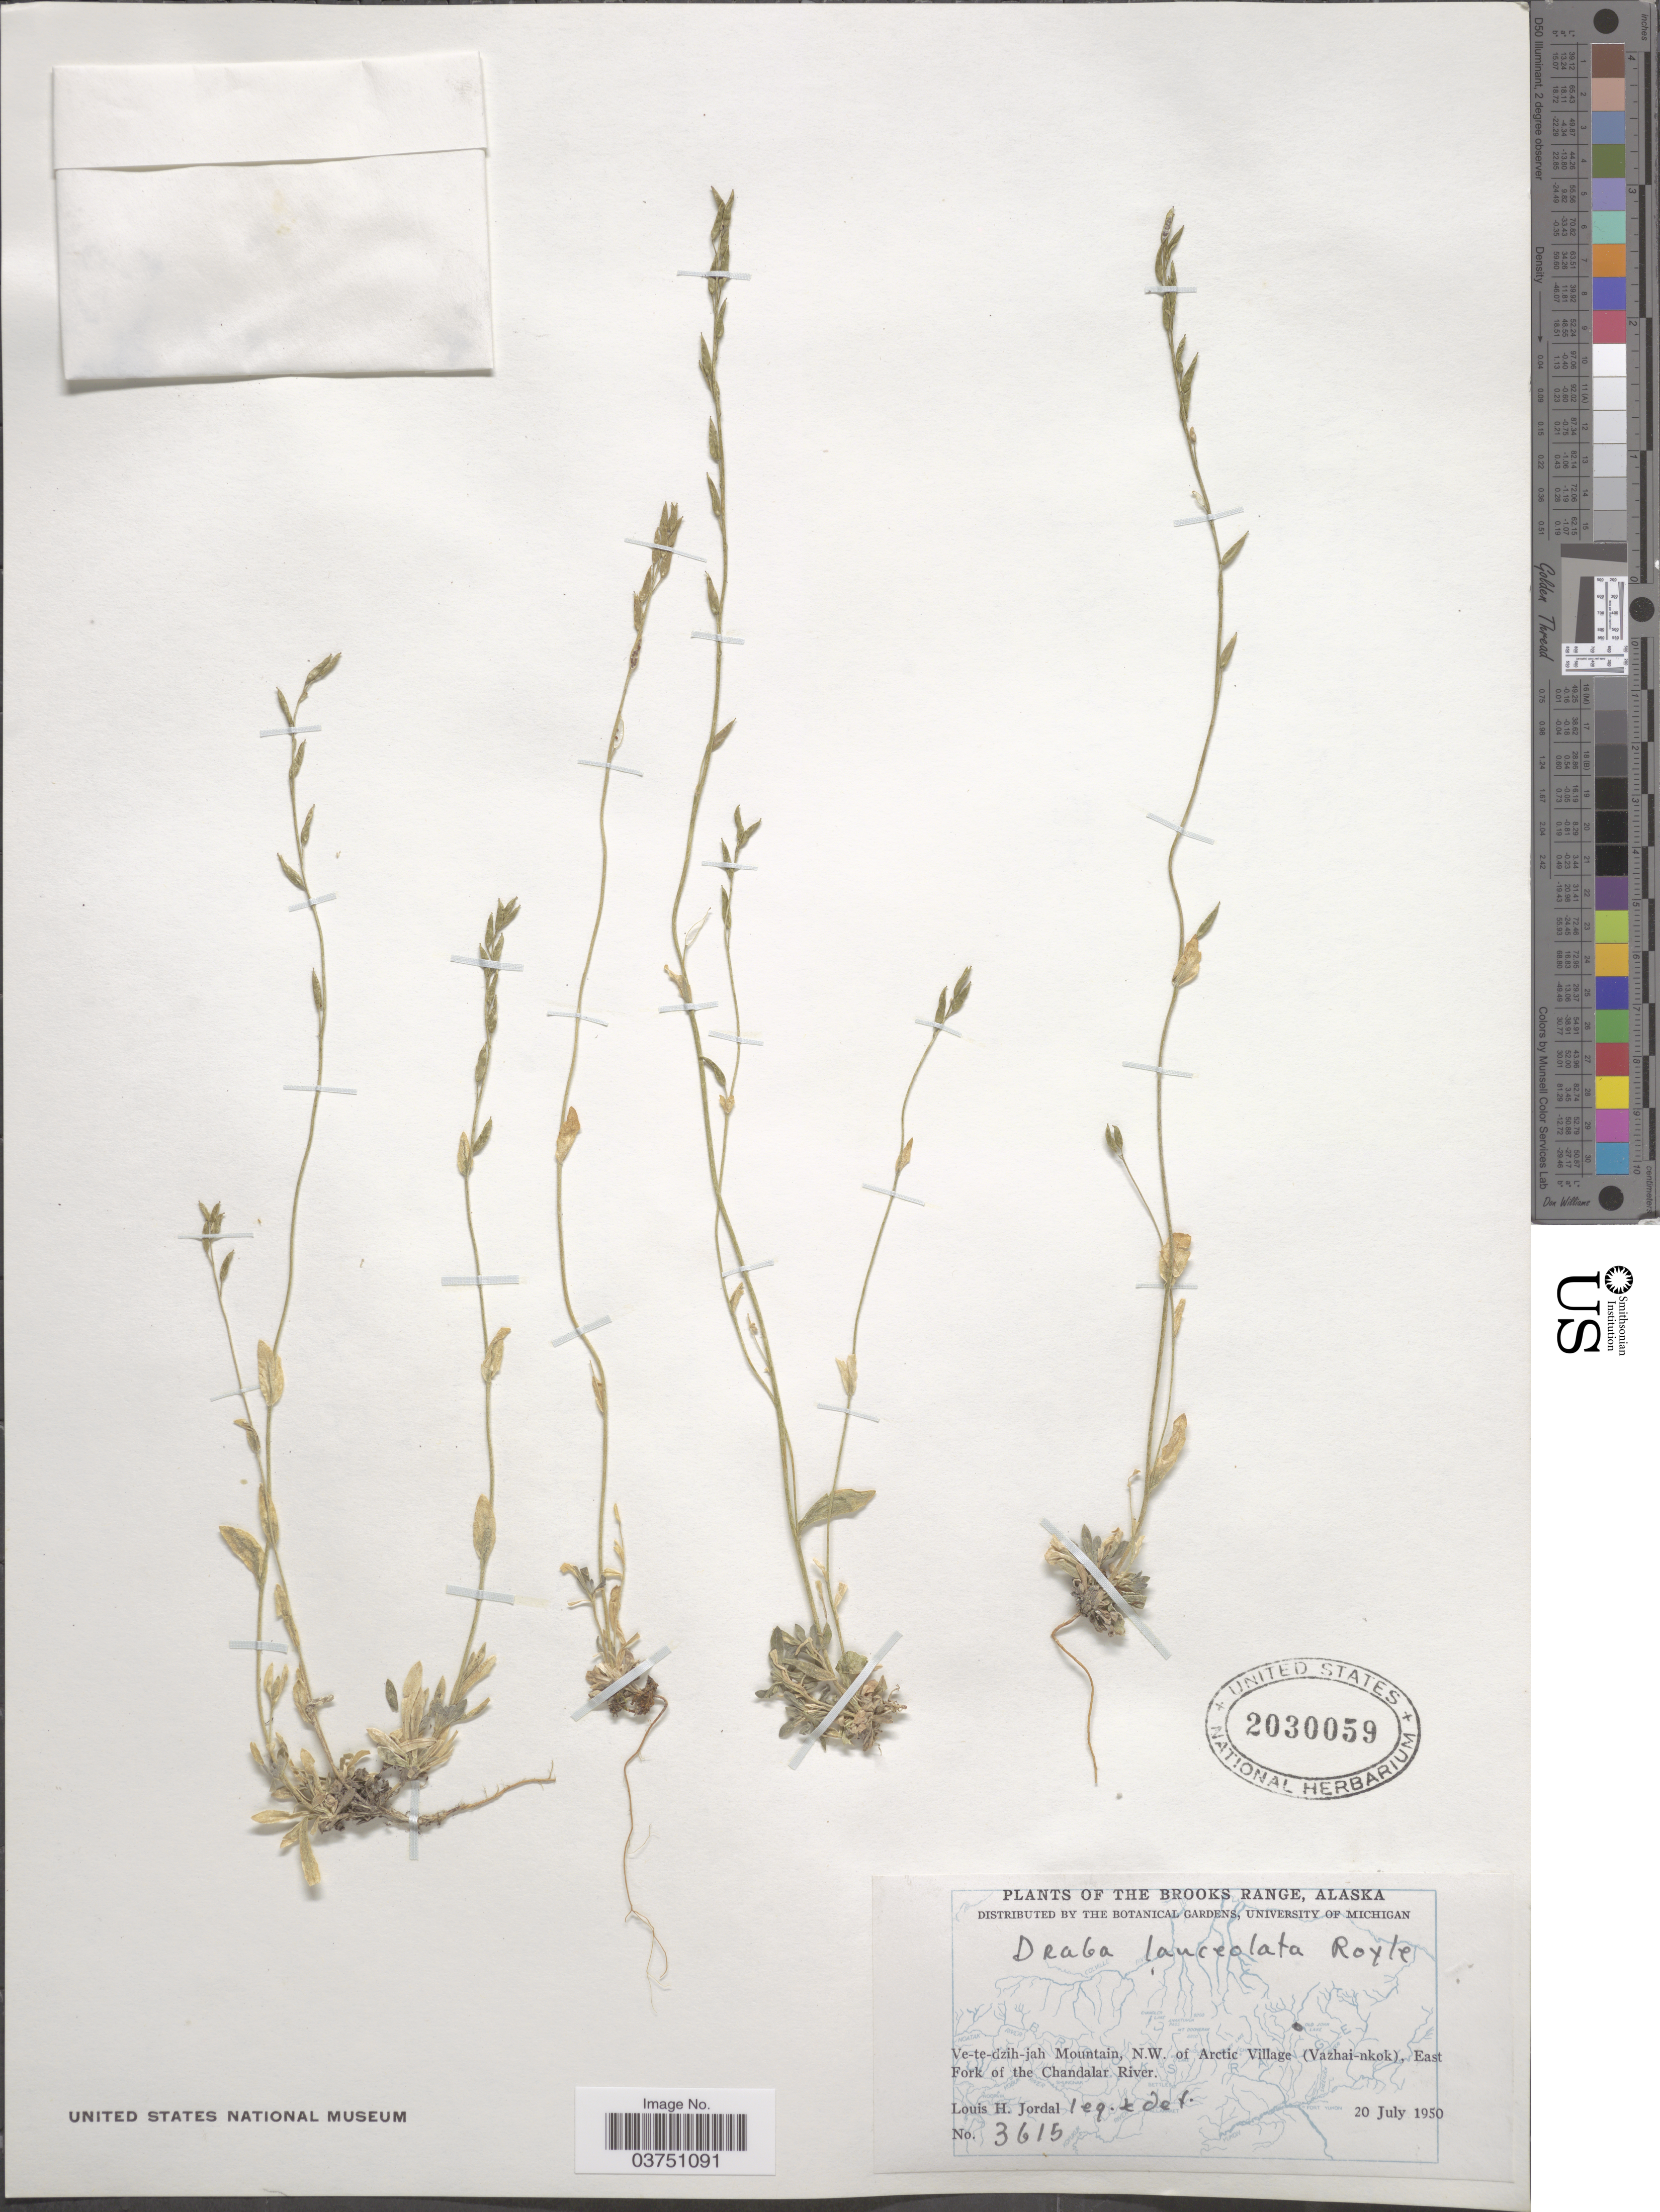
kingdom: Plantae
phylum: Tracheophyta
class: Magnoliopsida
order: Brassicales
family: Brassicaceae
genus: Draba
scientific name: Draba cana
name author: Rydb.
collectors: L. Jordal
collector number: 3615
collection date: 1950-07-20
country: United States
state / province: Alaska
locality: The Brooks Range. Ve-te-dzih-jah Mountain, N.W. of Arctic Village (Vazhai-nkok), East Fork of the Chandalar River.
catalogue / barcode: US 2030059